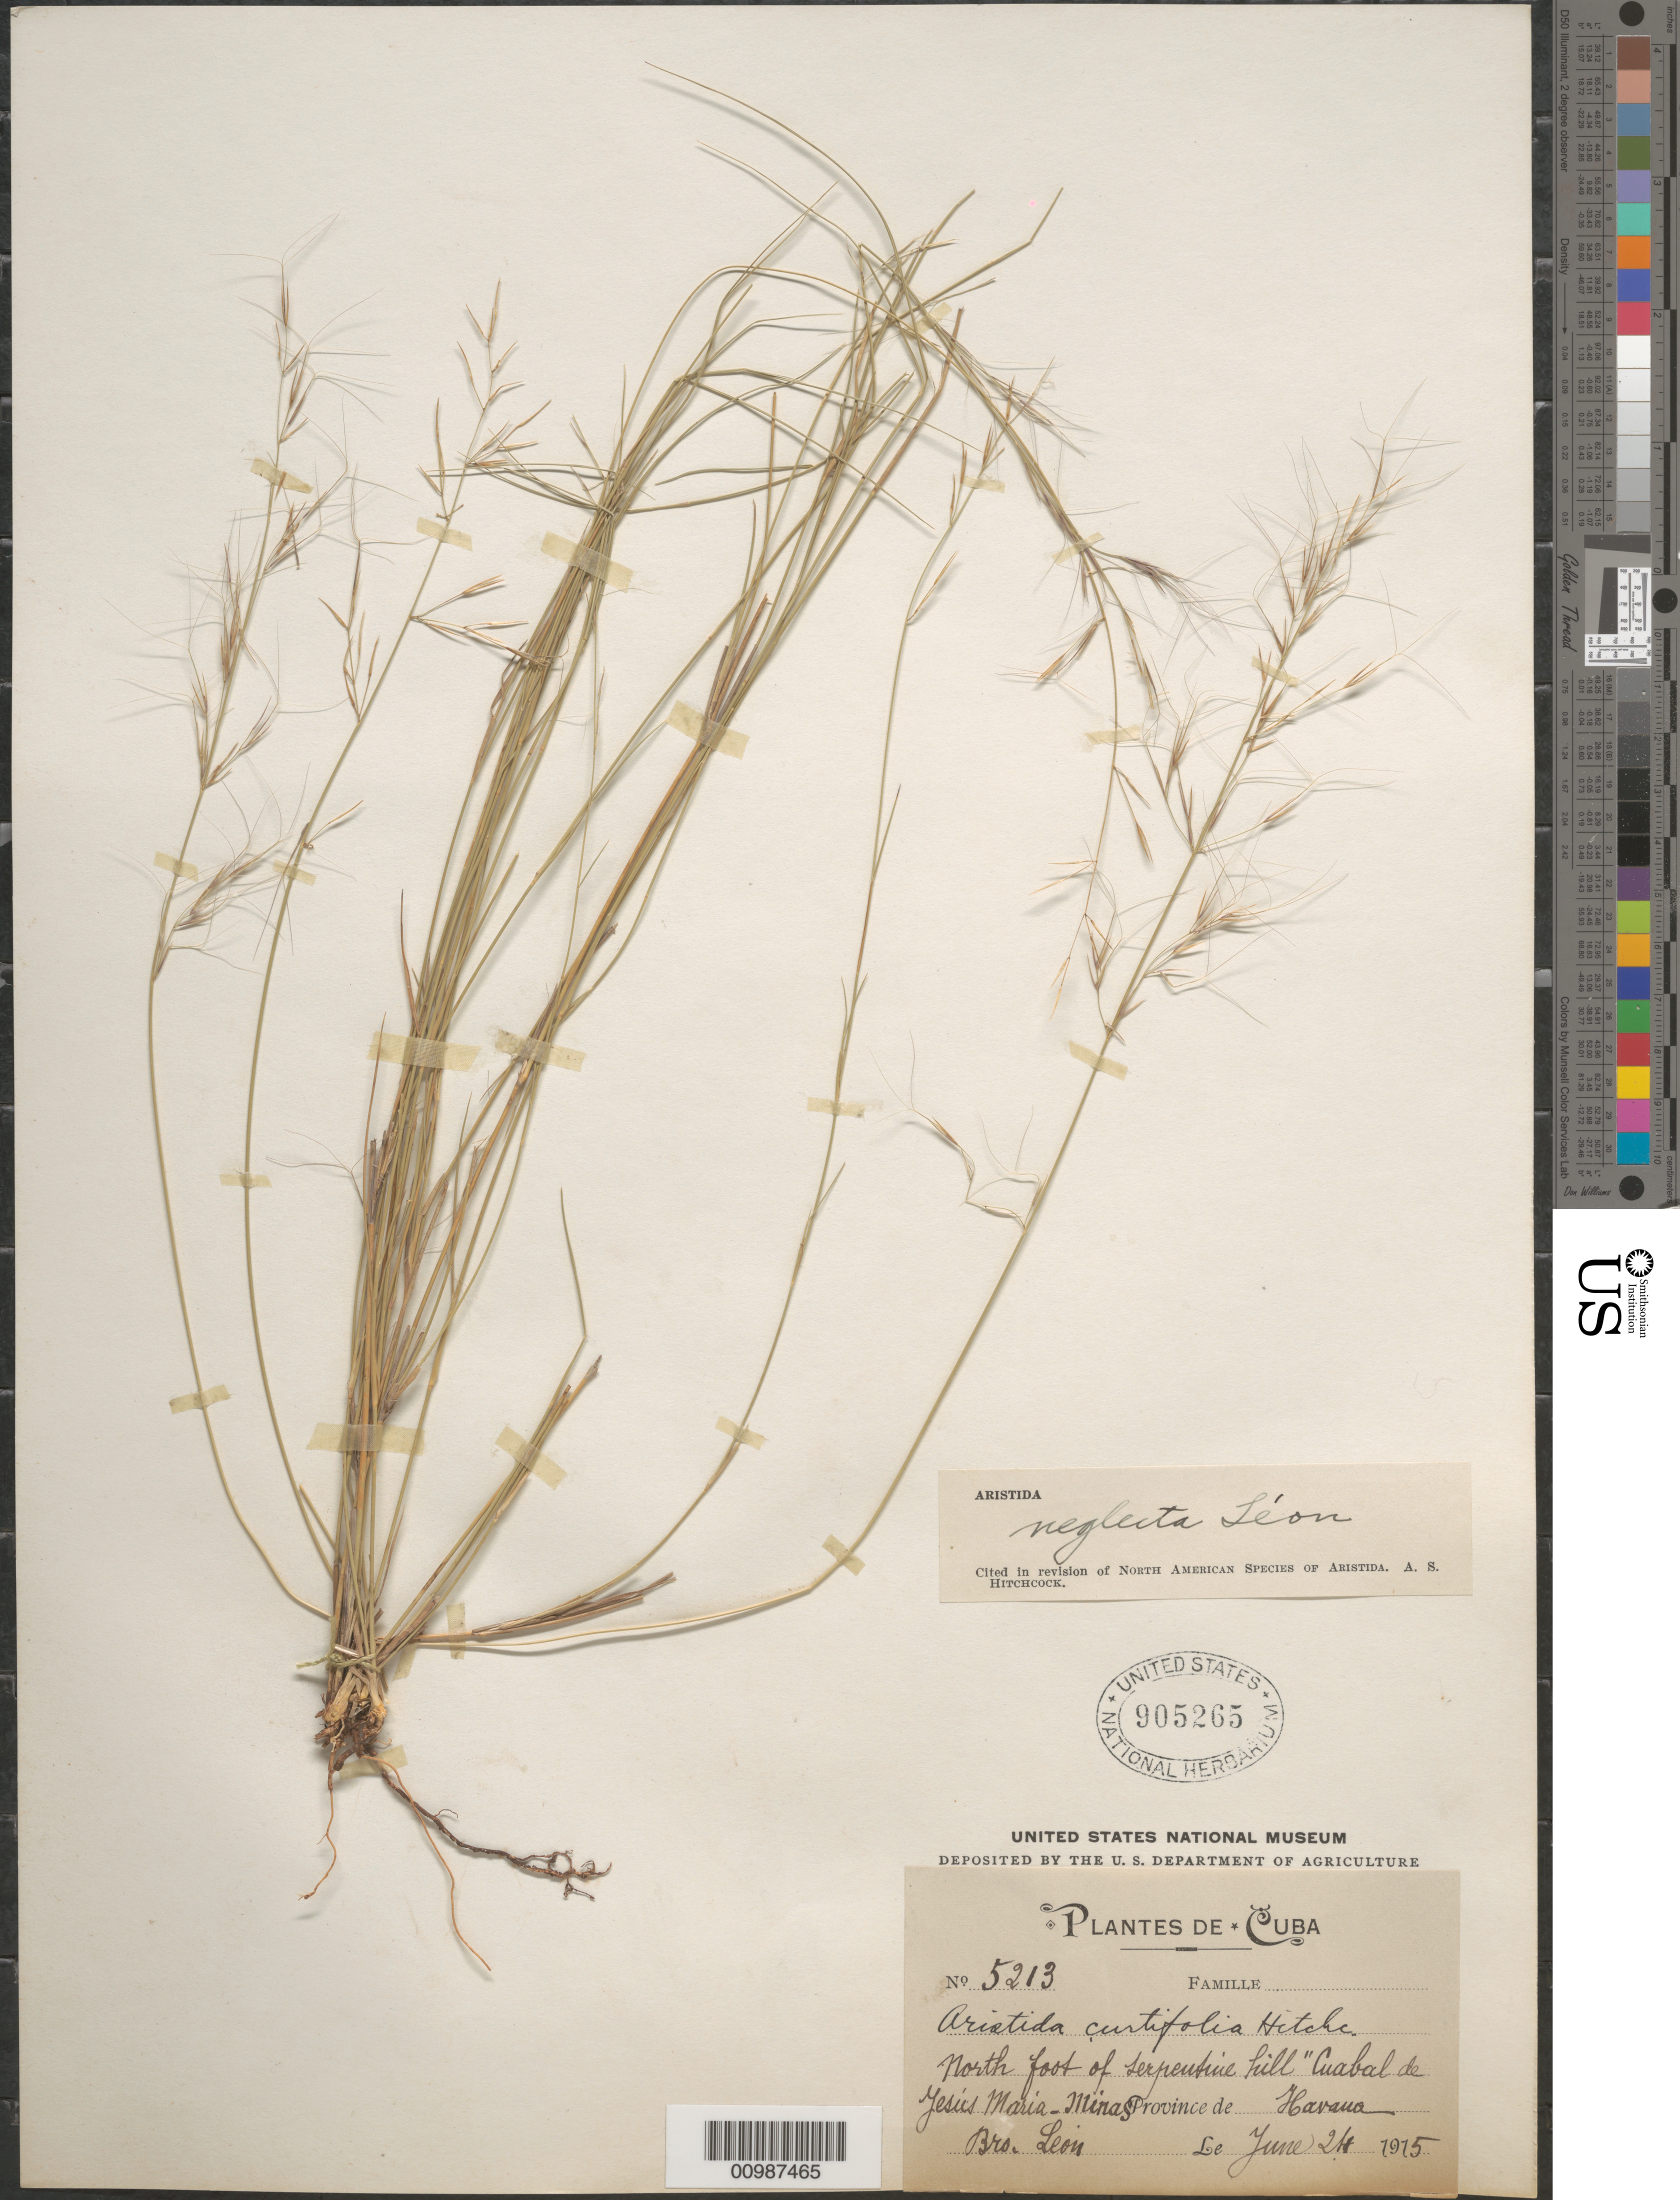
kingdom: Plantae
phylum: Tracheophyta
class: Liliopsida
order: Poales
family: Poaceae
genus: Aristida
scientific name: Aristida neglecta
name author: León ex Hitchc.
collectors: Bro. León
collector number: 5213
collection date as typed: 24 Jun 1915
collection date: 1915-06-24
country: Cuba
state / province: La Habana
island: Cuba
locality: La Habana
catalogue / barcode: US 905265